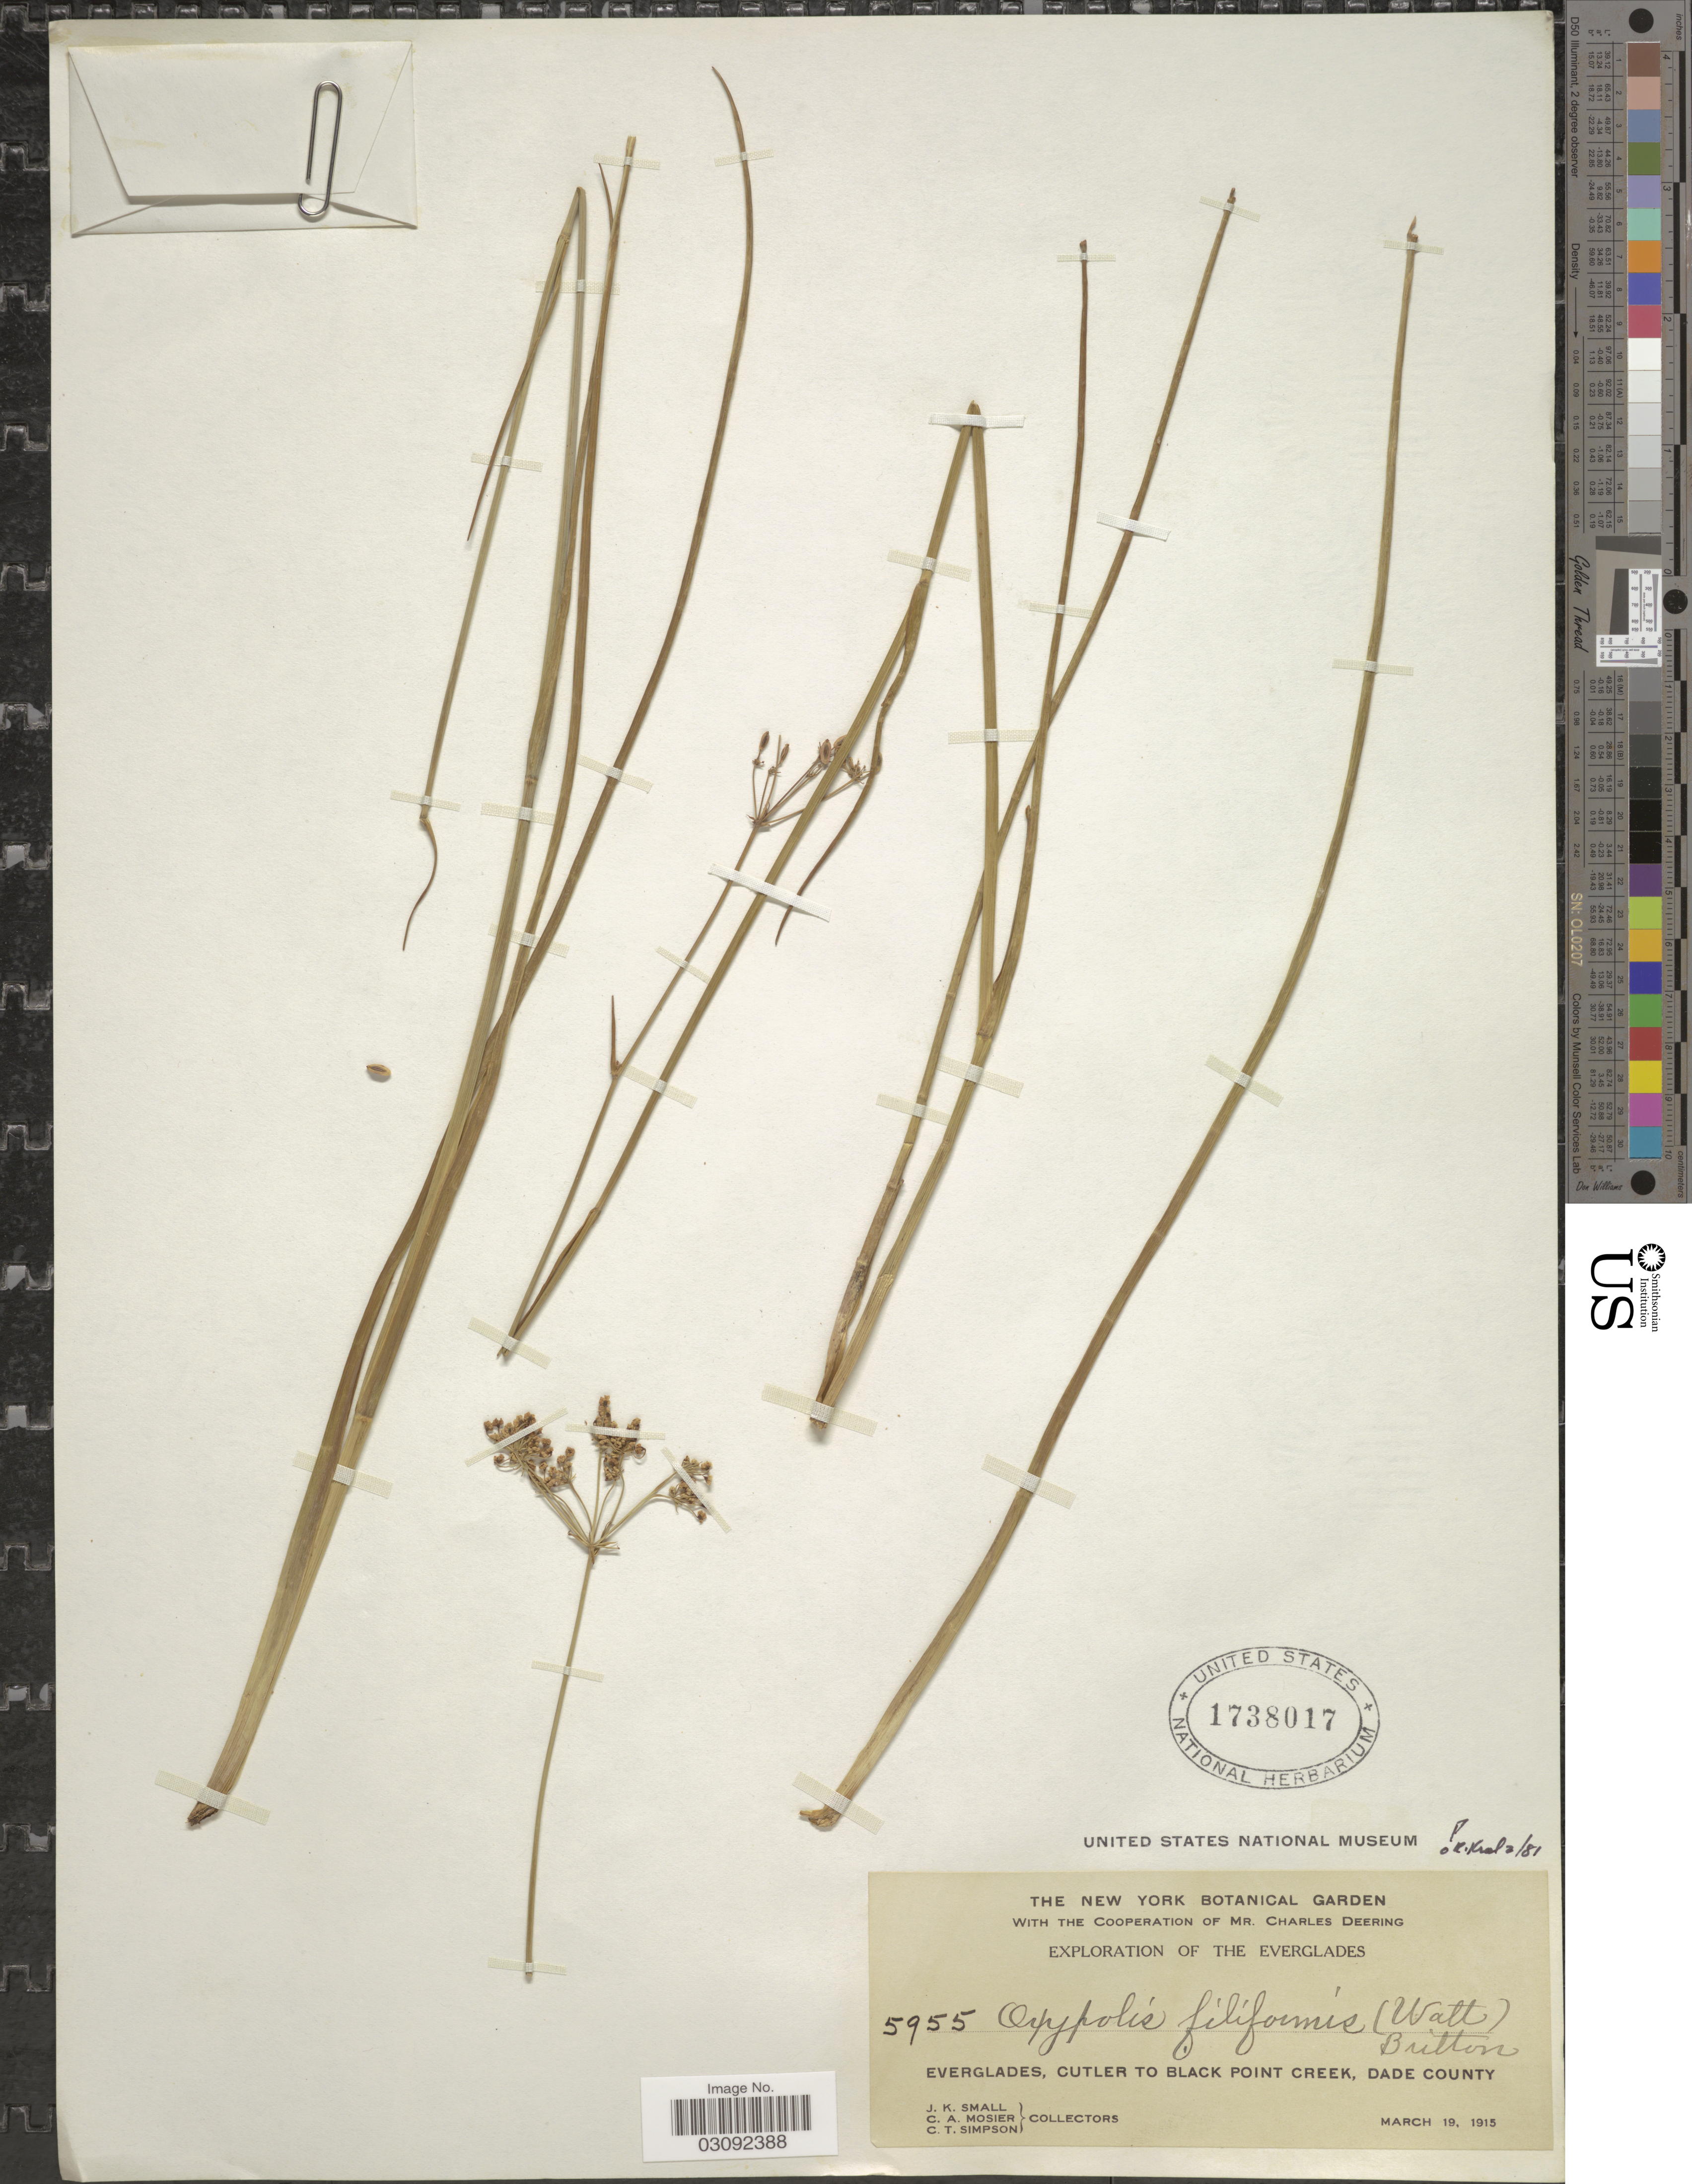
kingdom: Plantae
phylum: Tracheophyta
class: Magnoliopsida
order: Apiales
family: Apiaceae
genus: Oxypolis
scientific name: Oxypolis filiformis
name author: (Walter) Britton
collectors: J. K. Small, C. A. Mosier, C. T. Simpson & C. Deering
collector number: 5955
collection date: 1915-03-19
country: United States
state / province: Florida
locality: Everglades, Cutler to Black Point Creek, Dade County.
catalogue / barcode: US 1738017